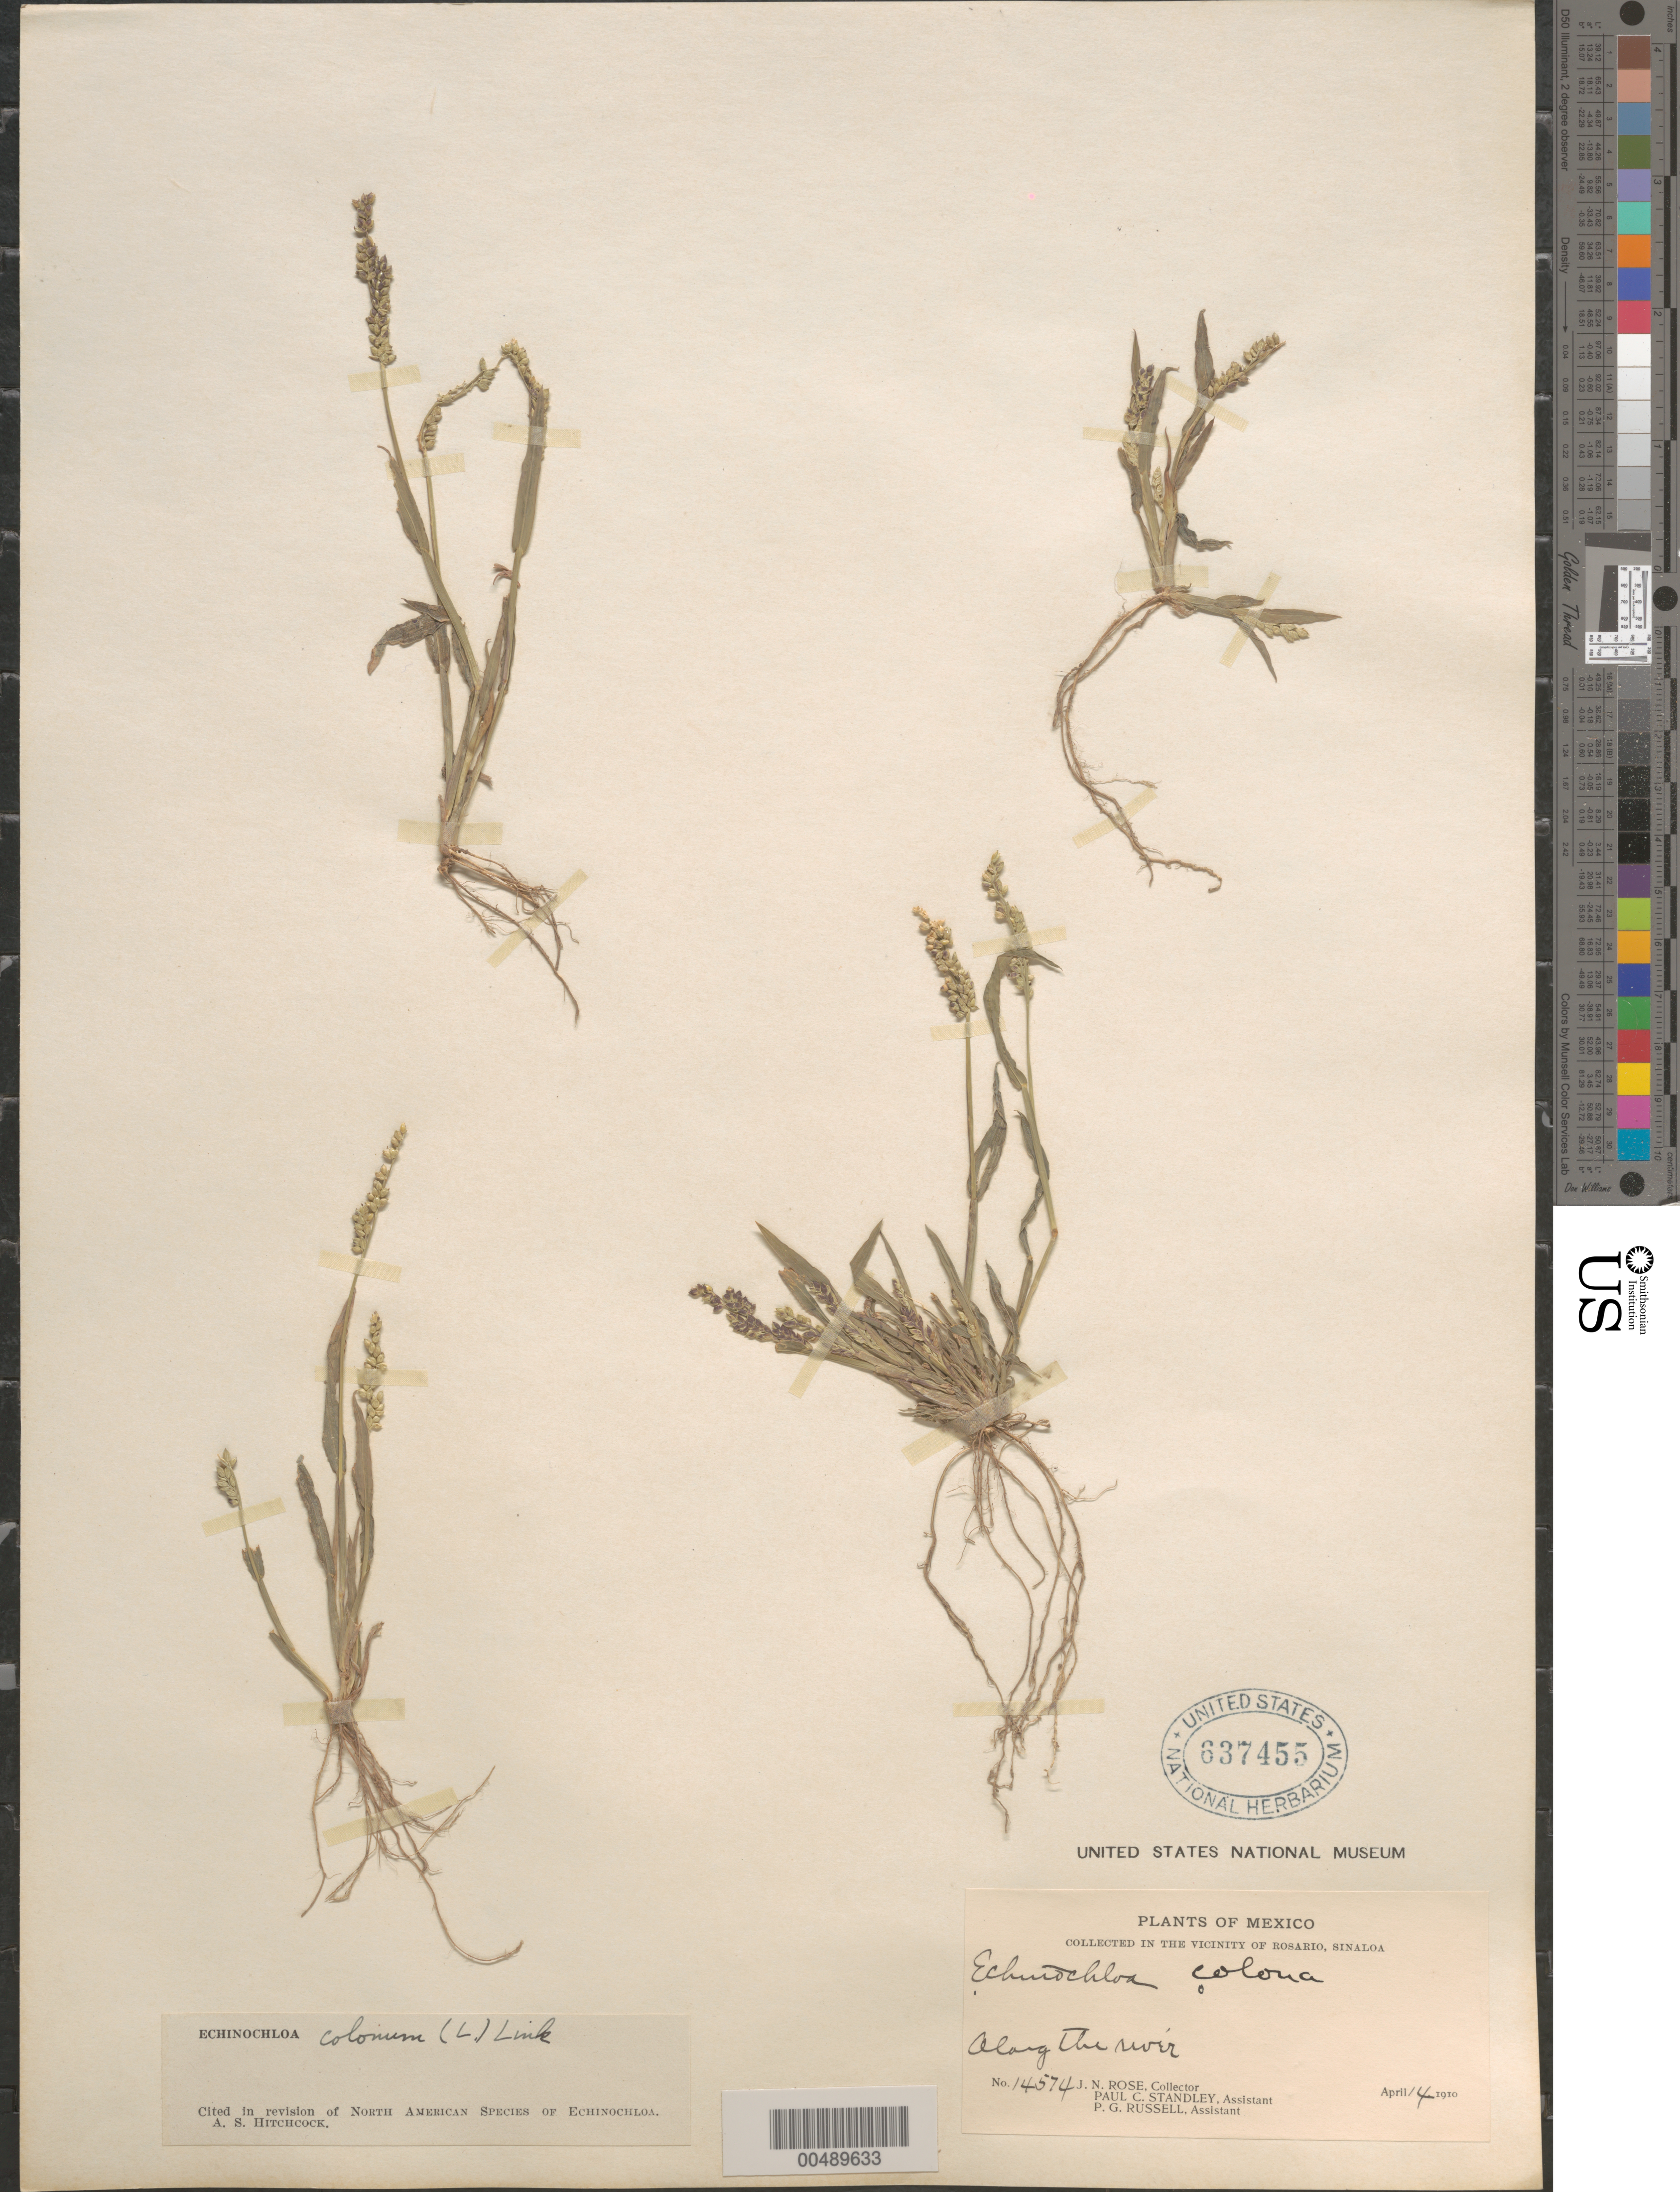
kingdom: Plantae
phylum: Tracheophyta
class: Liliopsida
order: Poales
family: Poaceae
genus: Echinochloa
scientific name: Echinochloa colona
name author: (L.) Link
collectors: J. N. Rose, P. C. Standley & P. G. Russell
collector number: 14574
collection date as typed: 14 Apr 1910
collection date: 1910-04-14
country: Mexico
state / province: Sinaloa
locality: Vicinity of Rosario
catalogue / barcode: US 637455